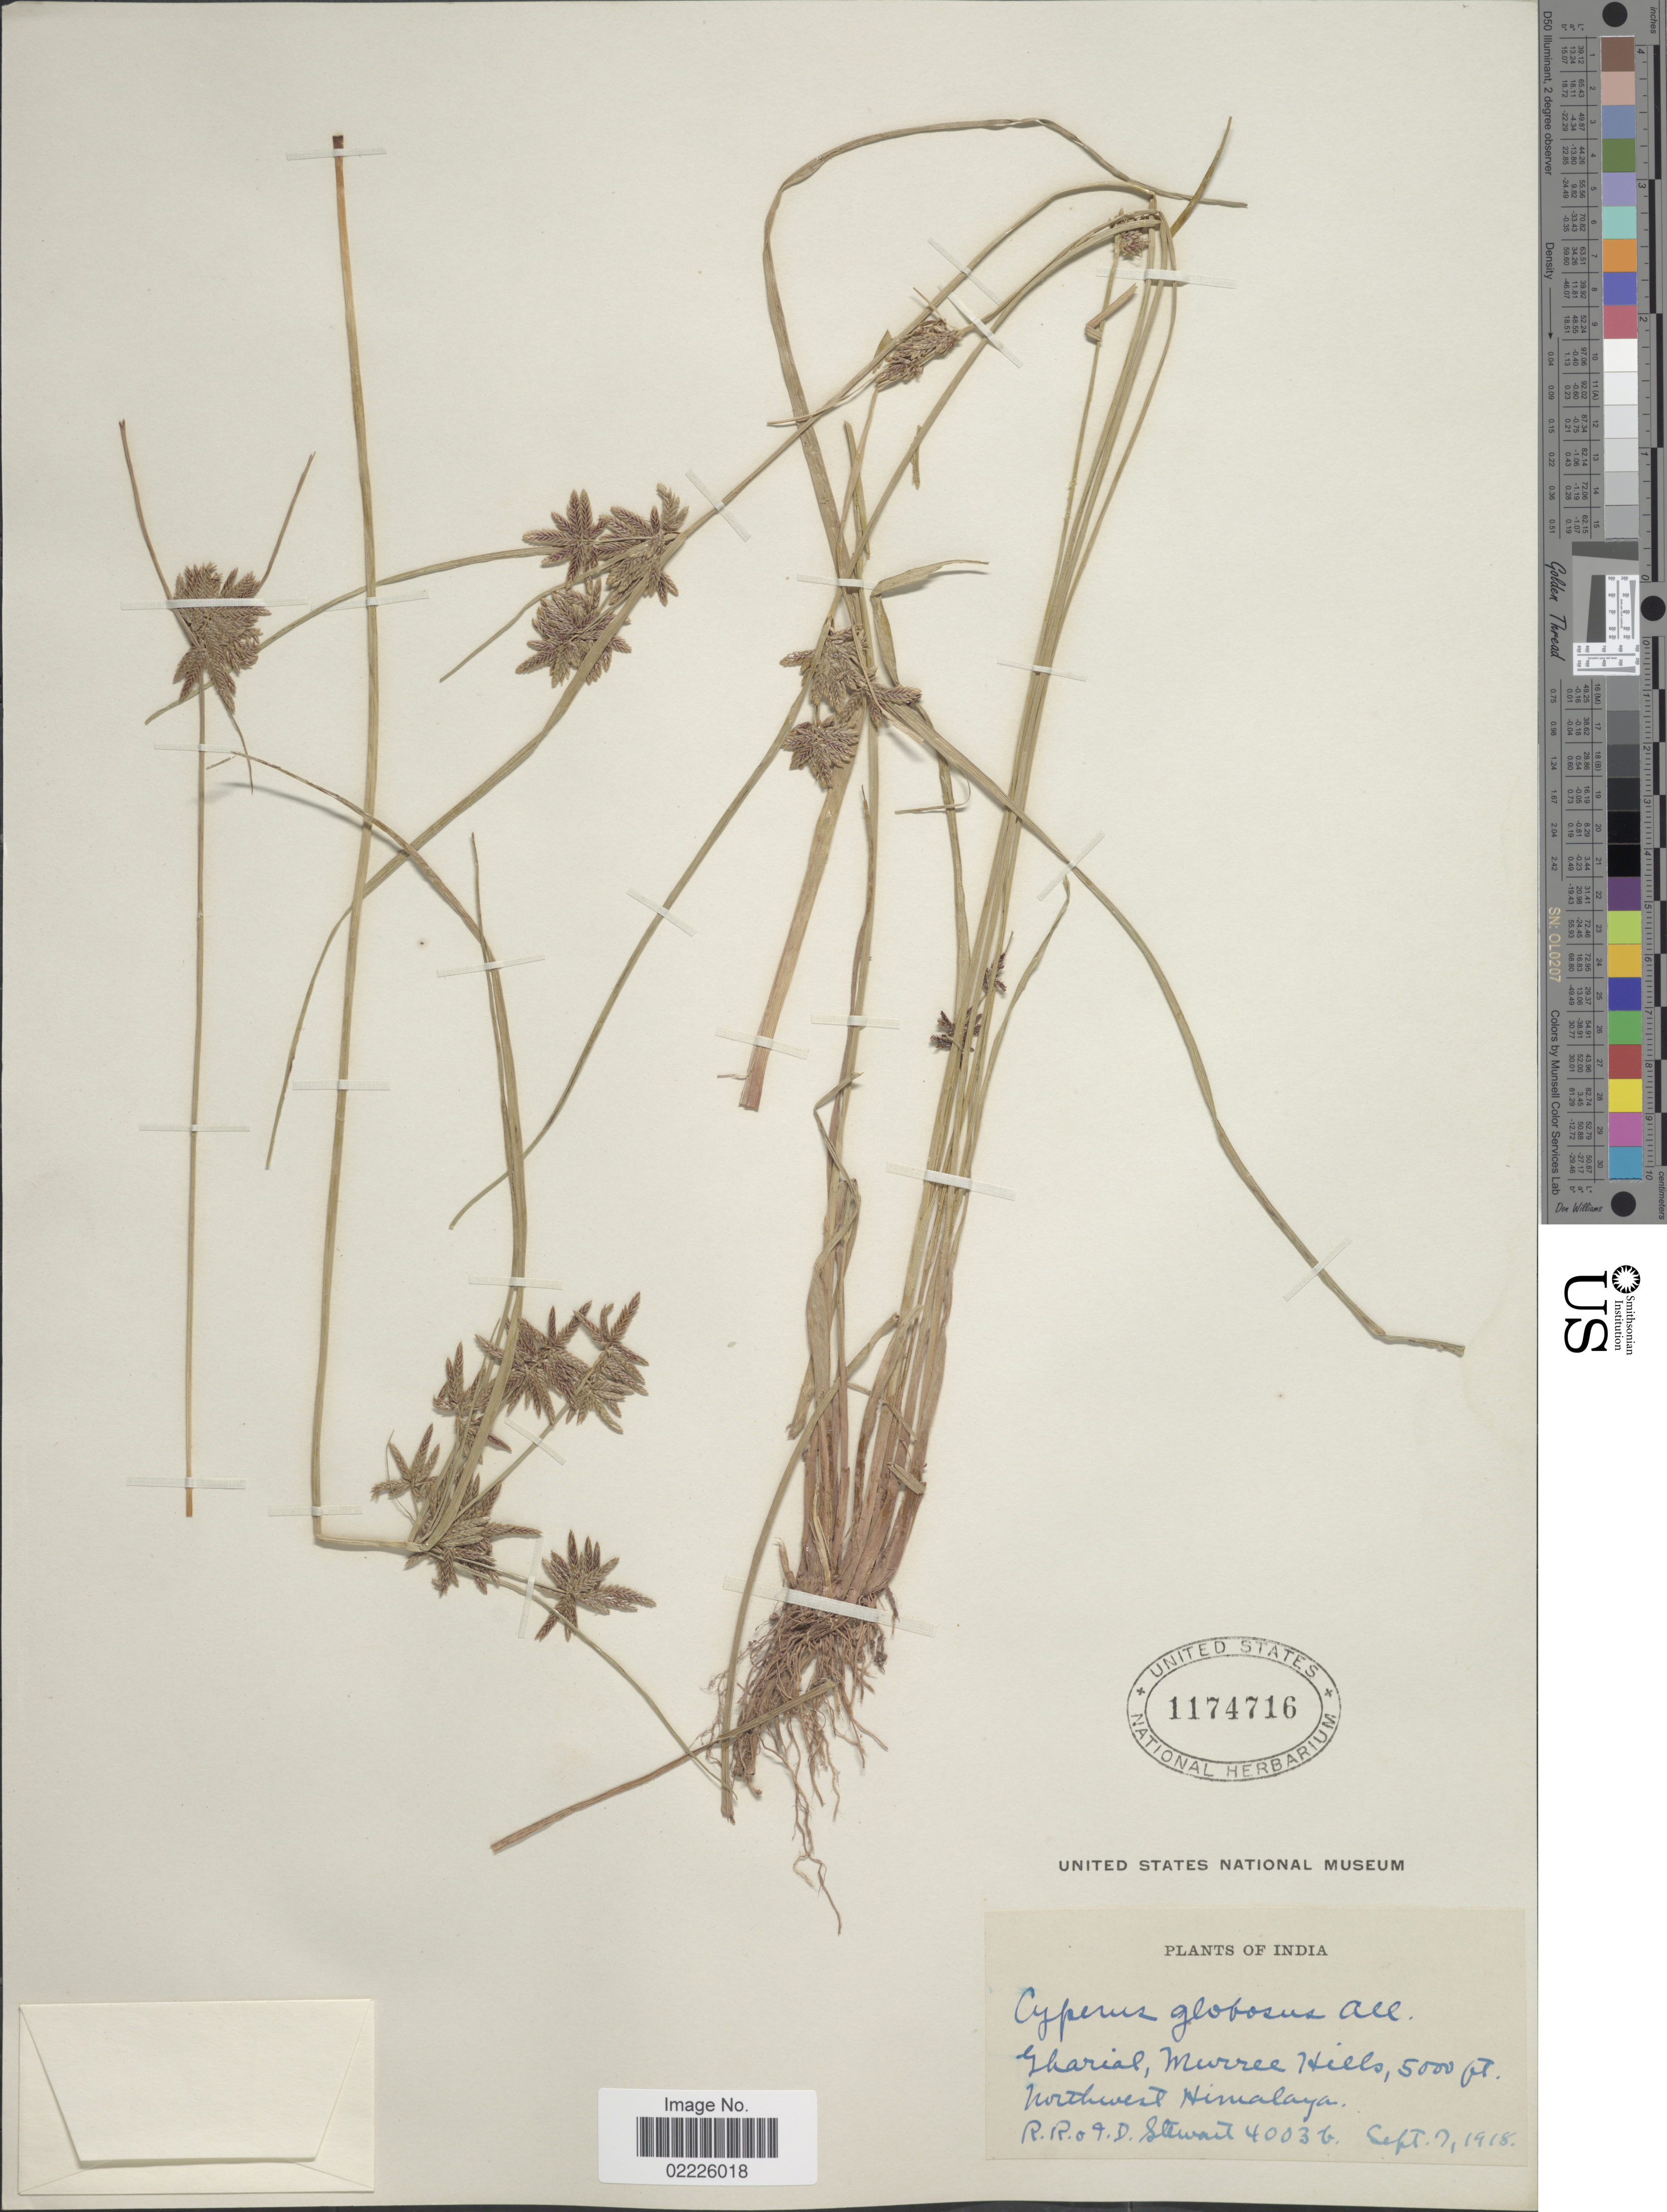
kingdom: Plantae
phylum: Tracheophyta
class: Liliopsida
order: Poales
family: Cyperaceae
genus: Cyperus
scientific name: Cyperus flavidus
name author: Retz.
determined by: Strong, Mark T., (BOT), Smithsonian Institution - National Museum of Natural History (UNITED STATES)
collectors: R. R. Stewart & I. Stewart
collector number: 40036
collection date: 1918-09-07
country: India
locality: Gharial, Murrel Hills, Northwest Himalaya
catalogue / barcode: US 1174716